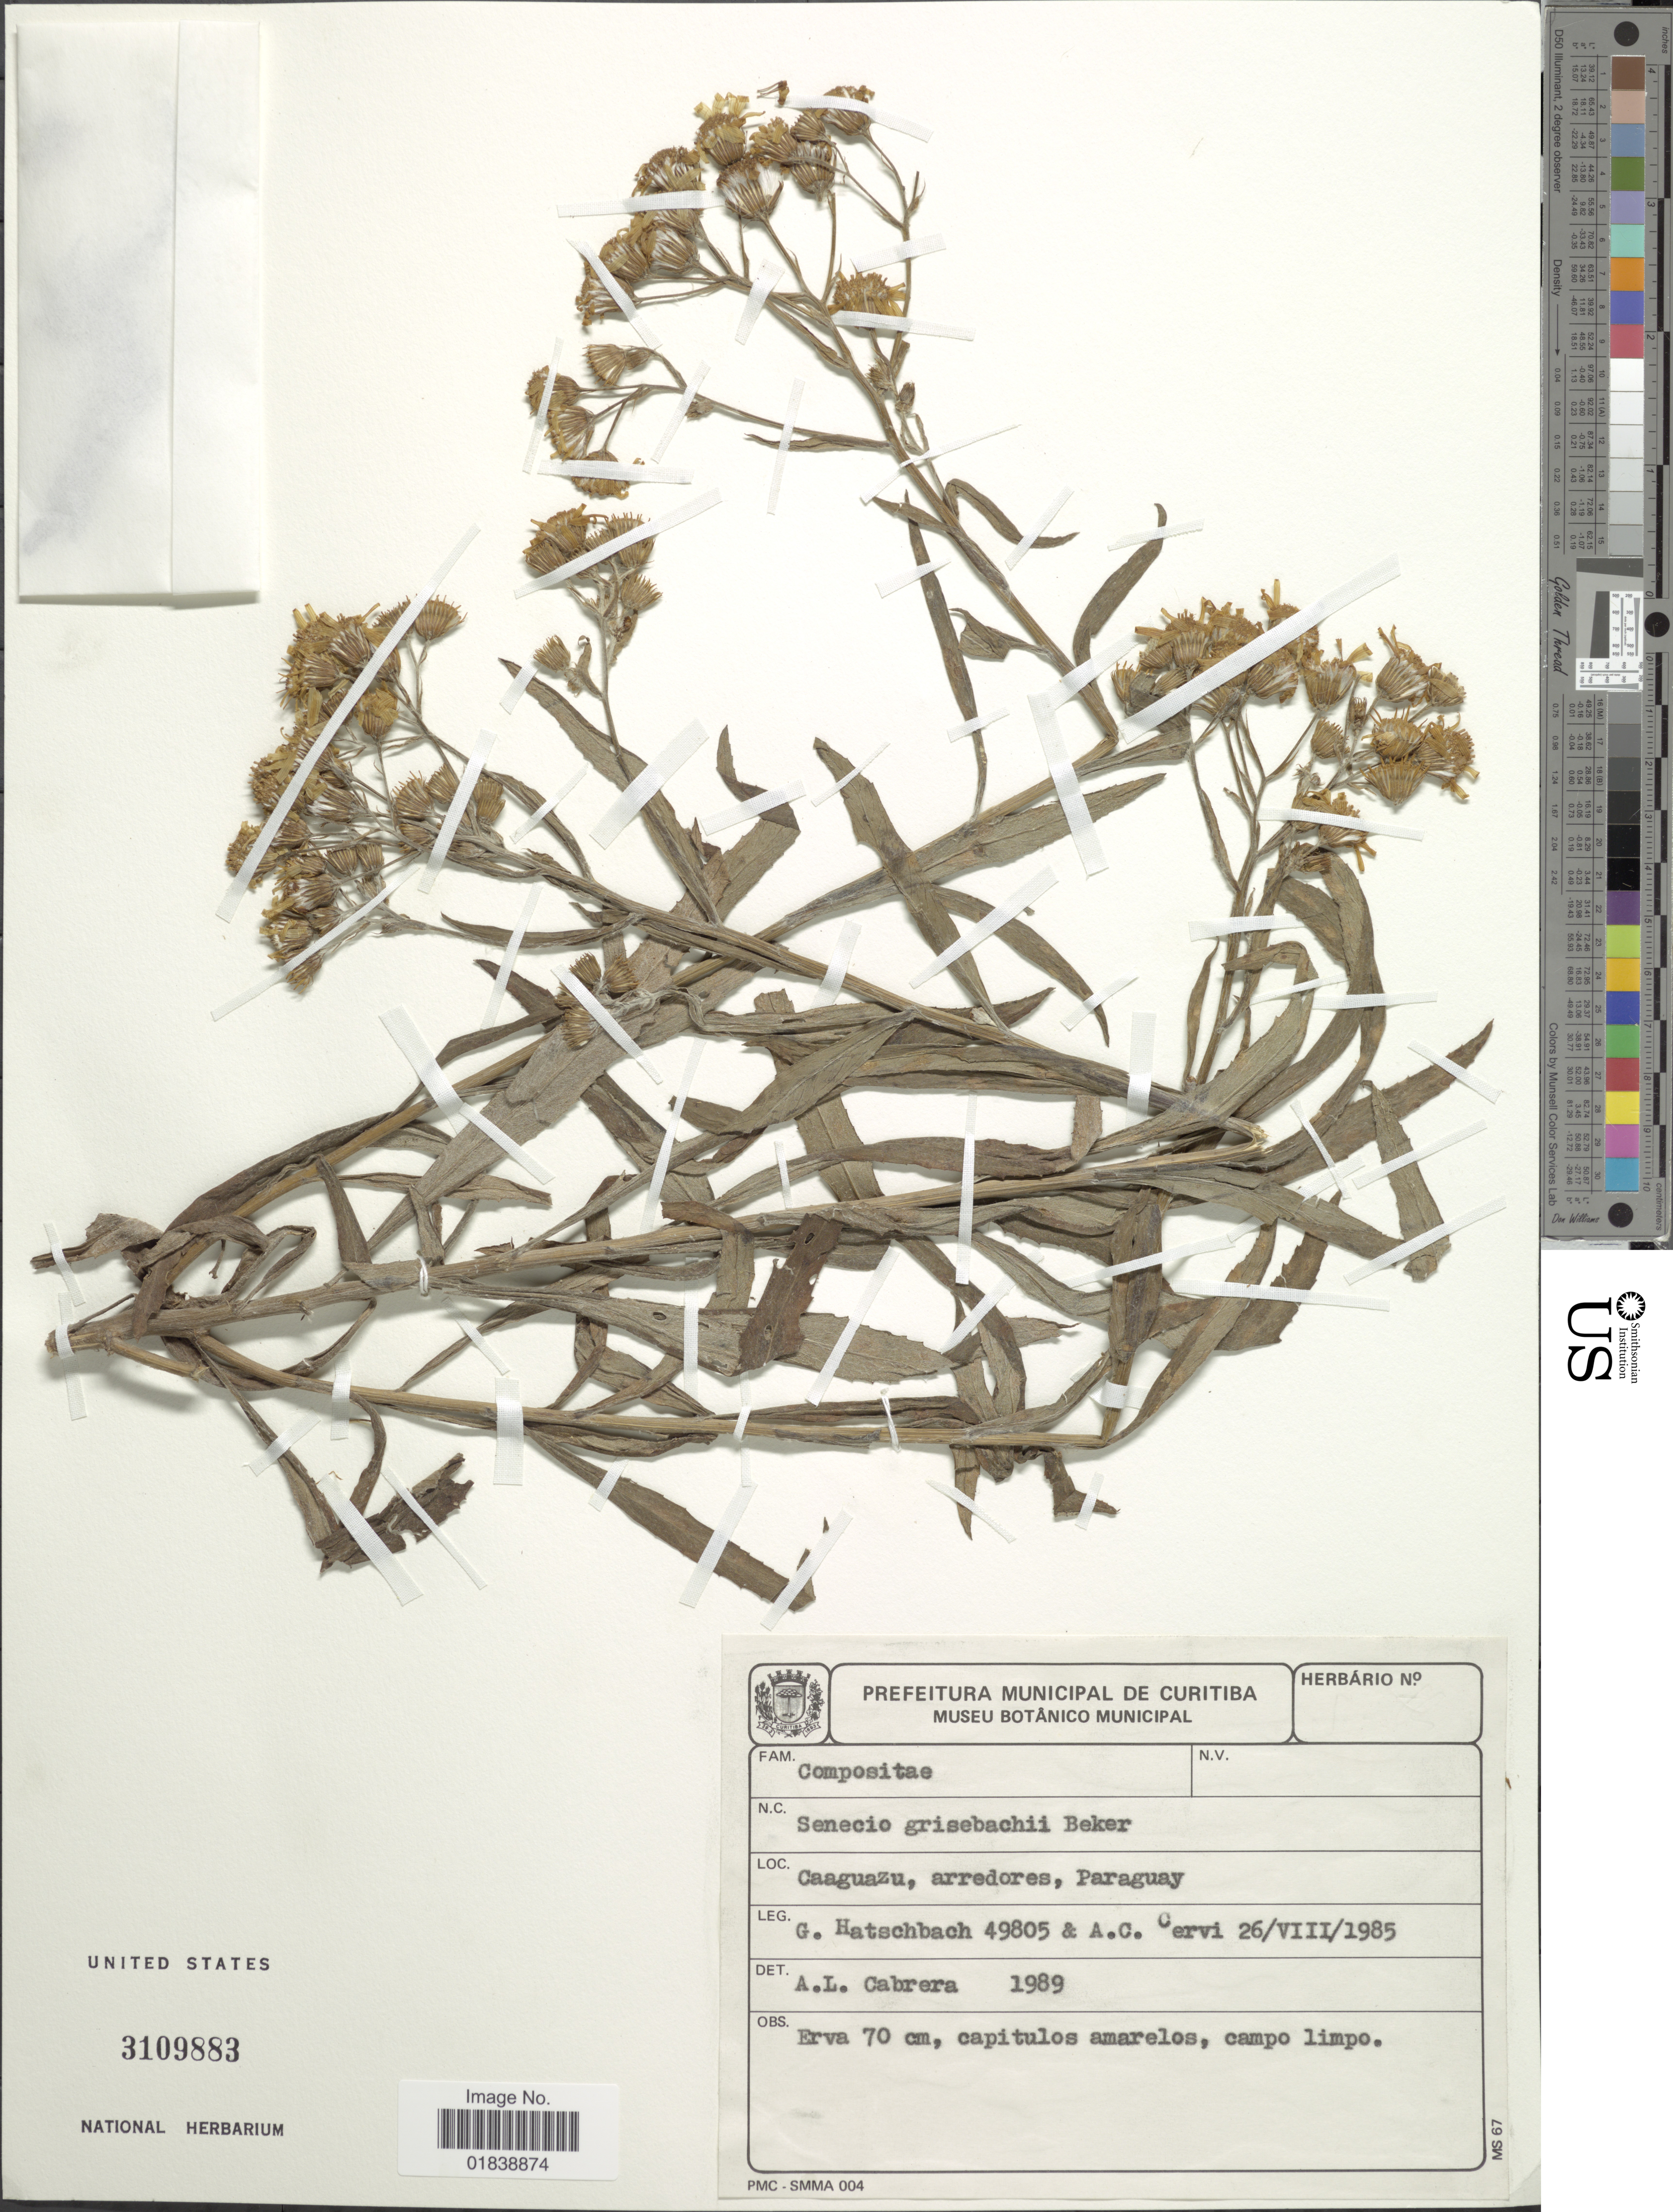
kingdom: Plantae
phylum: Tracheophyta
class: Magnoliopsida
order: Asterales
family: Asteraceae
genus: Senecio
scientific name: Senecio grisebachii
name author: Baker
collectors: G. Hatschbach & A. C. Cervi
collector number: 1989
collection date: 1985-08-26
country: Paraguay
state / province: Caaguazu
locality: Caaguazu, arredores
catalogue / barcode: US 3109883